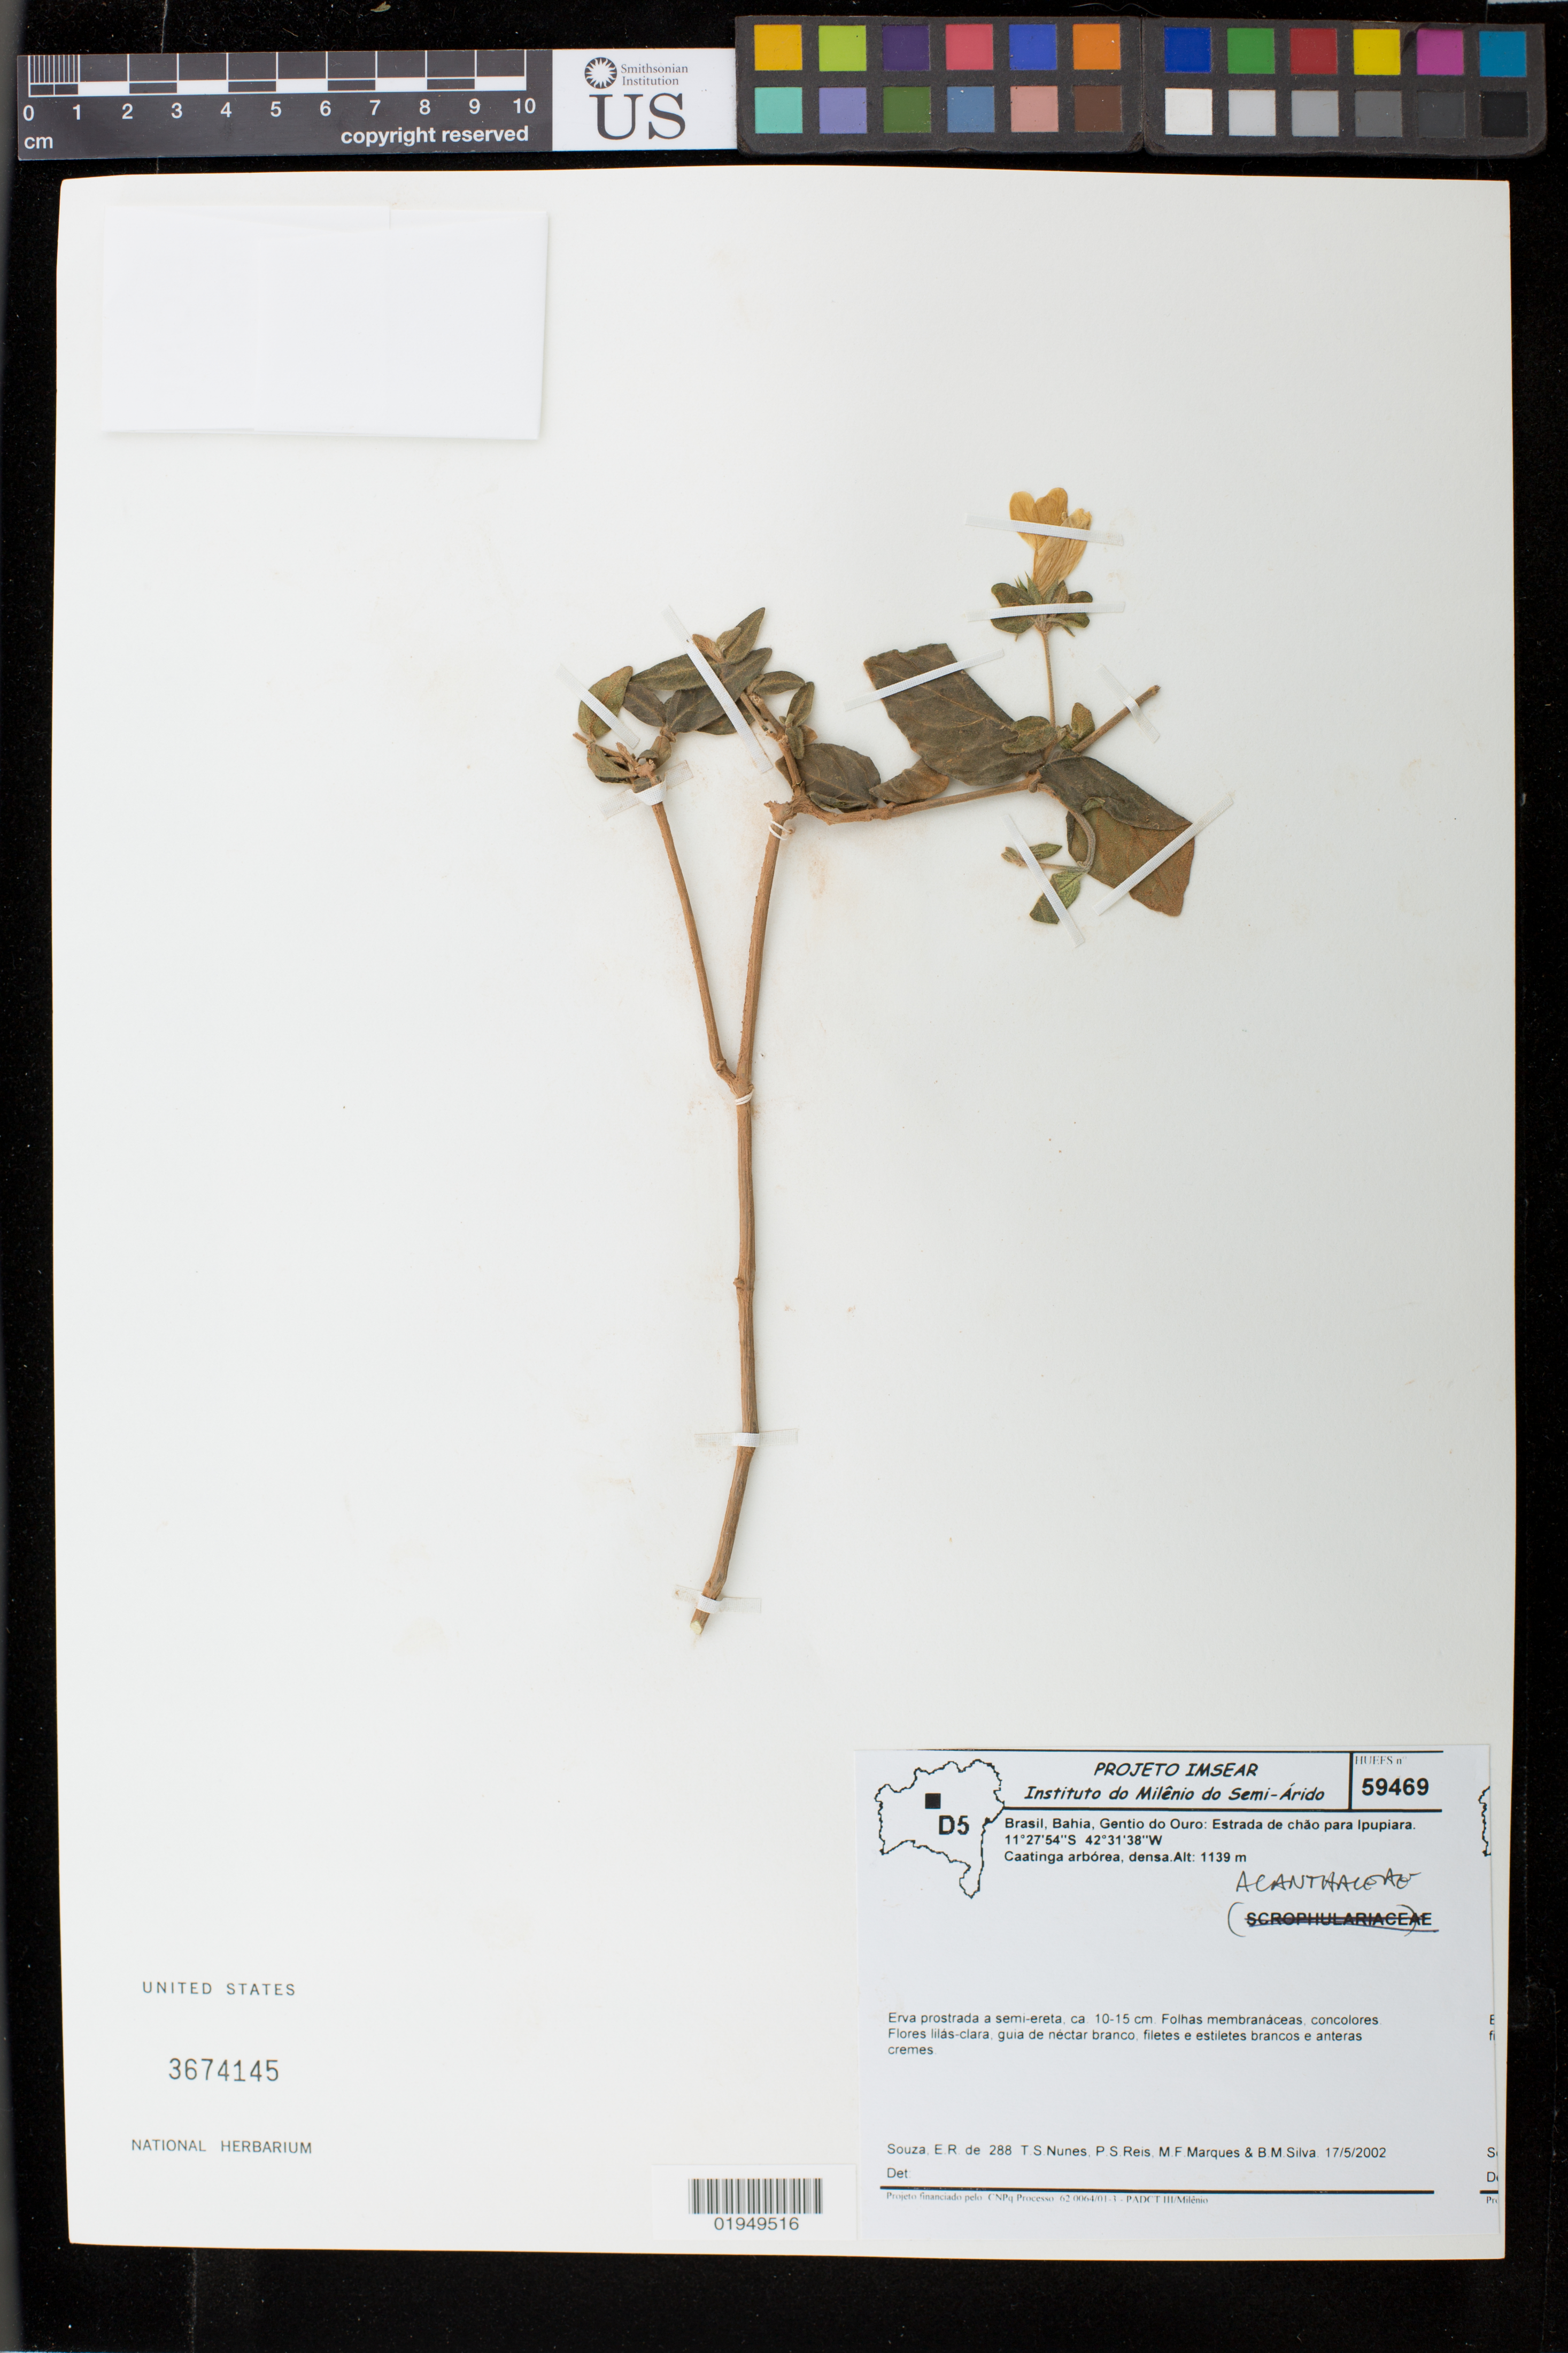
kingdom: Plantae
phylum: Tracheophyta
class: Magnoliopsida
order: Lamiales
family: Acanthaceae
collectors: É. R. Souza, T. S. Nunes, P. Reis, M. Marques & B. Silva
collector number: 288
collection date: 2002-05-17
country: Brazil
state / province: Bahia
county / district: Gentio do Ouro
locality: Estrada de chao para Ipupiara.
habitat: Caatinga arborea, densa.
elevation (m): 1139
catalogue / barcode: US 3674145